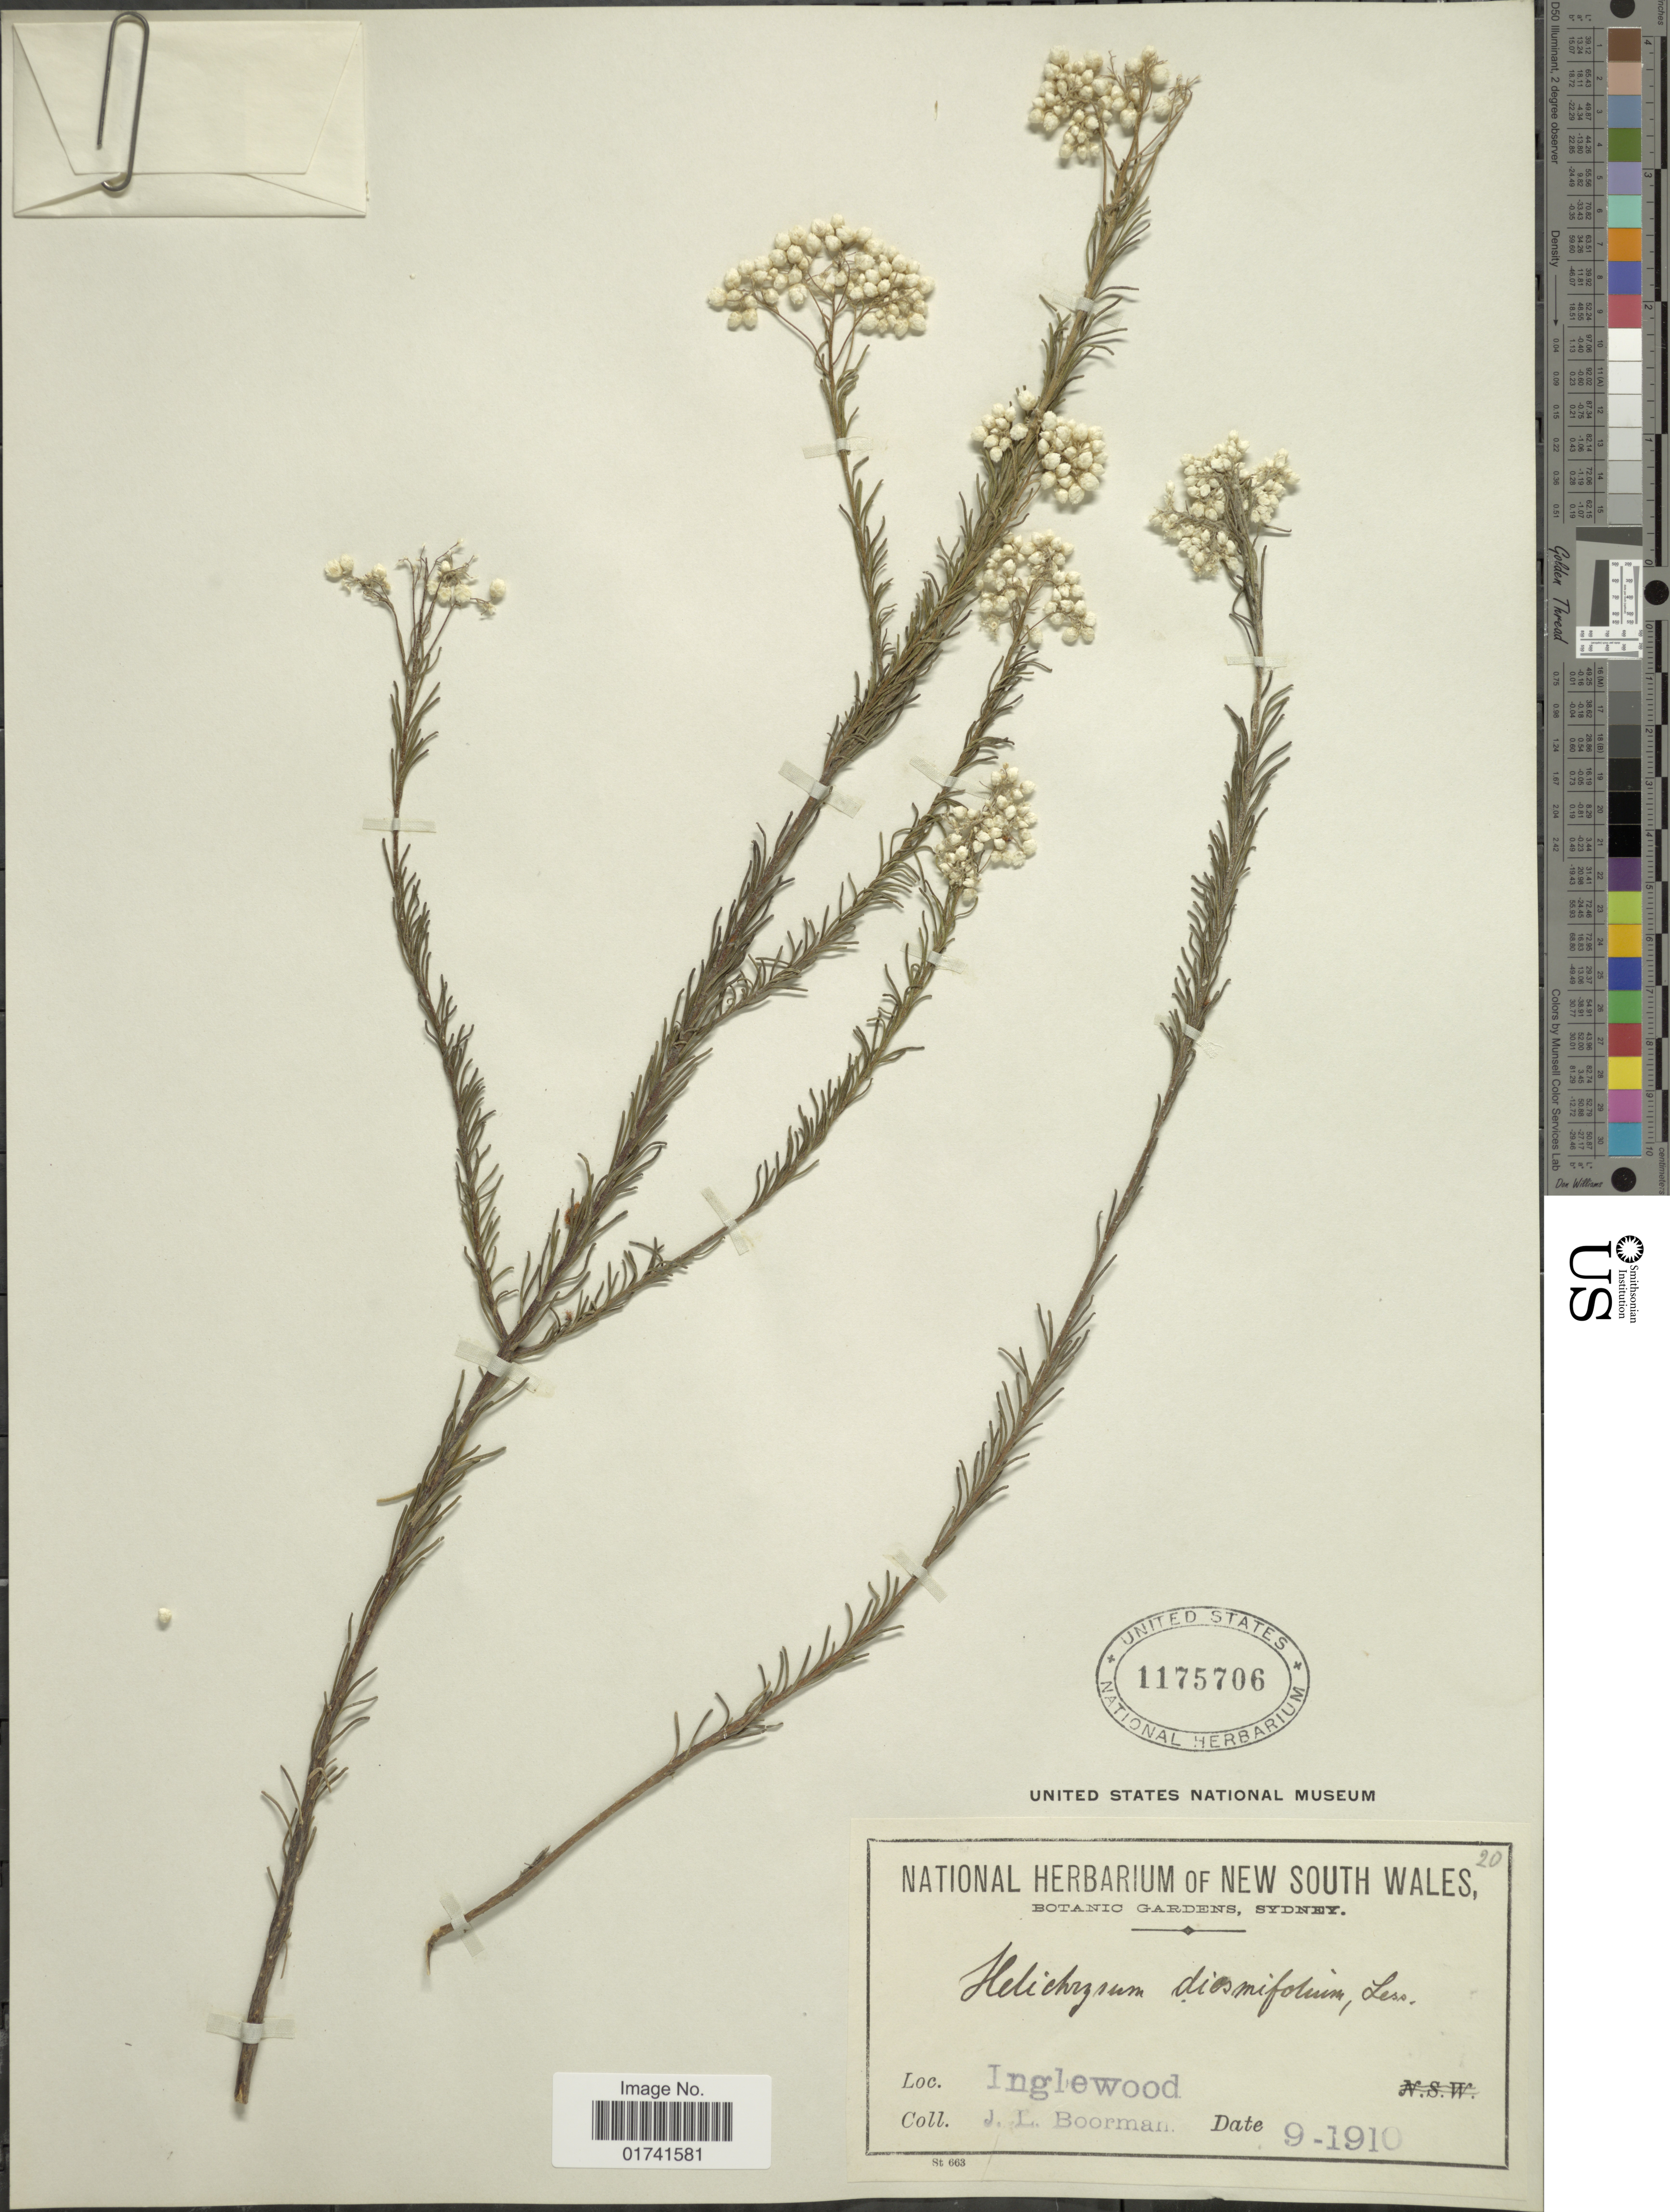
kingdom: Plantae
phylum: Tracheophyta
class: Magnoliopsida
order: Asterales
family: Asteraceae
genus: Ozothamnus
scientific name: Ozothamnus diosmifolius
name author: (Vent.) DC.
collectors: J. Boorman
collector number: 20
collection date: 1910-09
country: Australia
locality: Inglewood.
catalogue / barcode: US 1175706